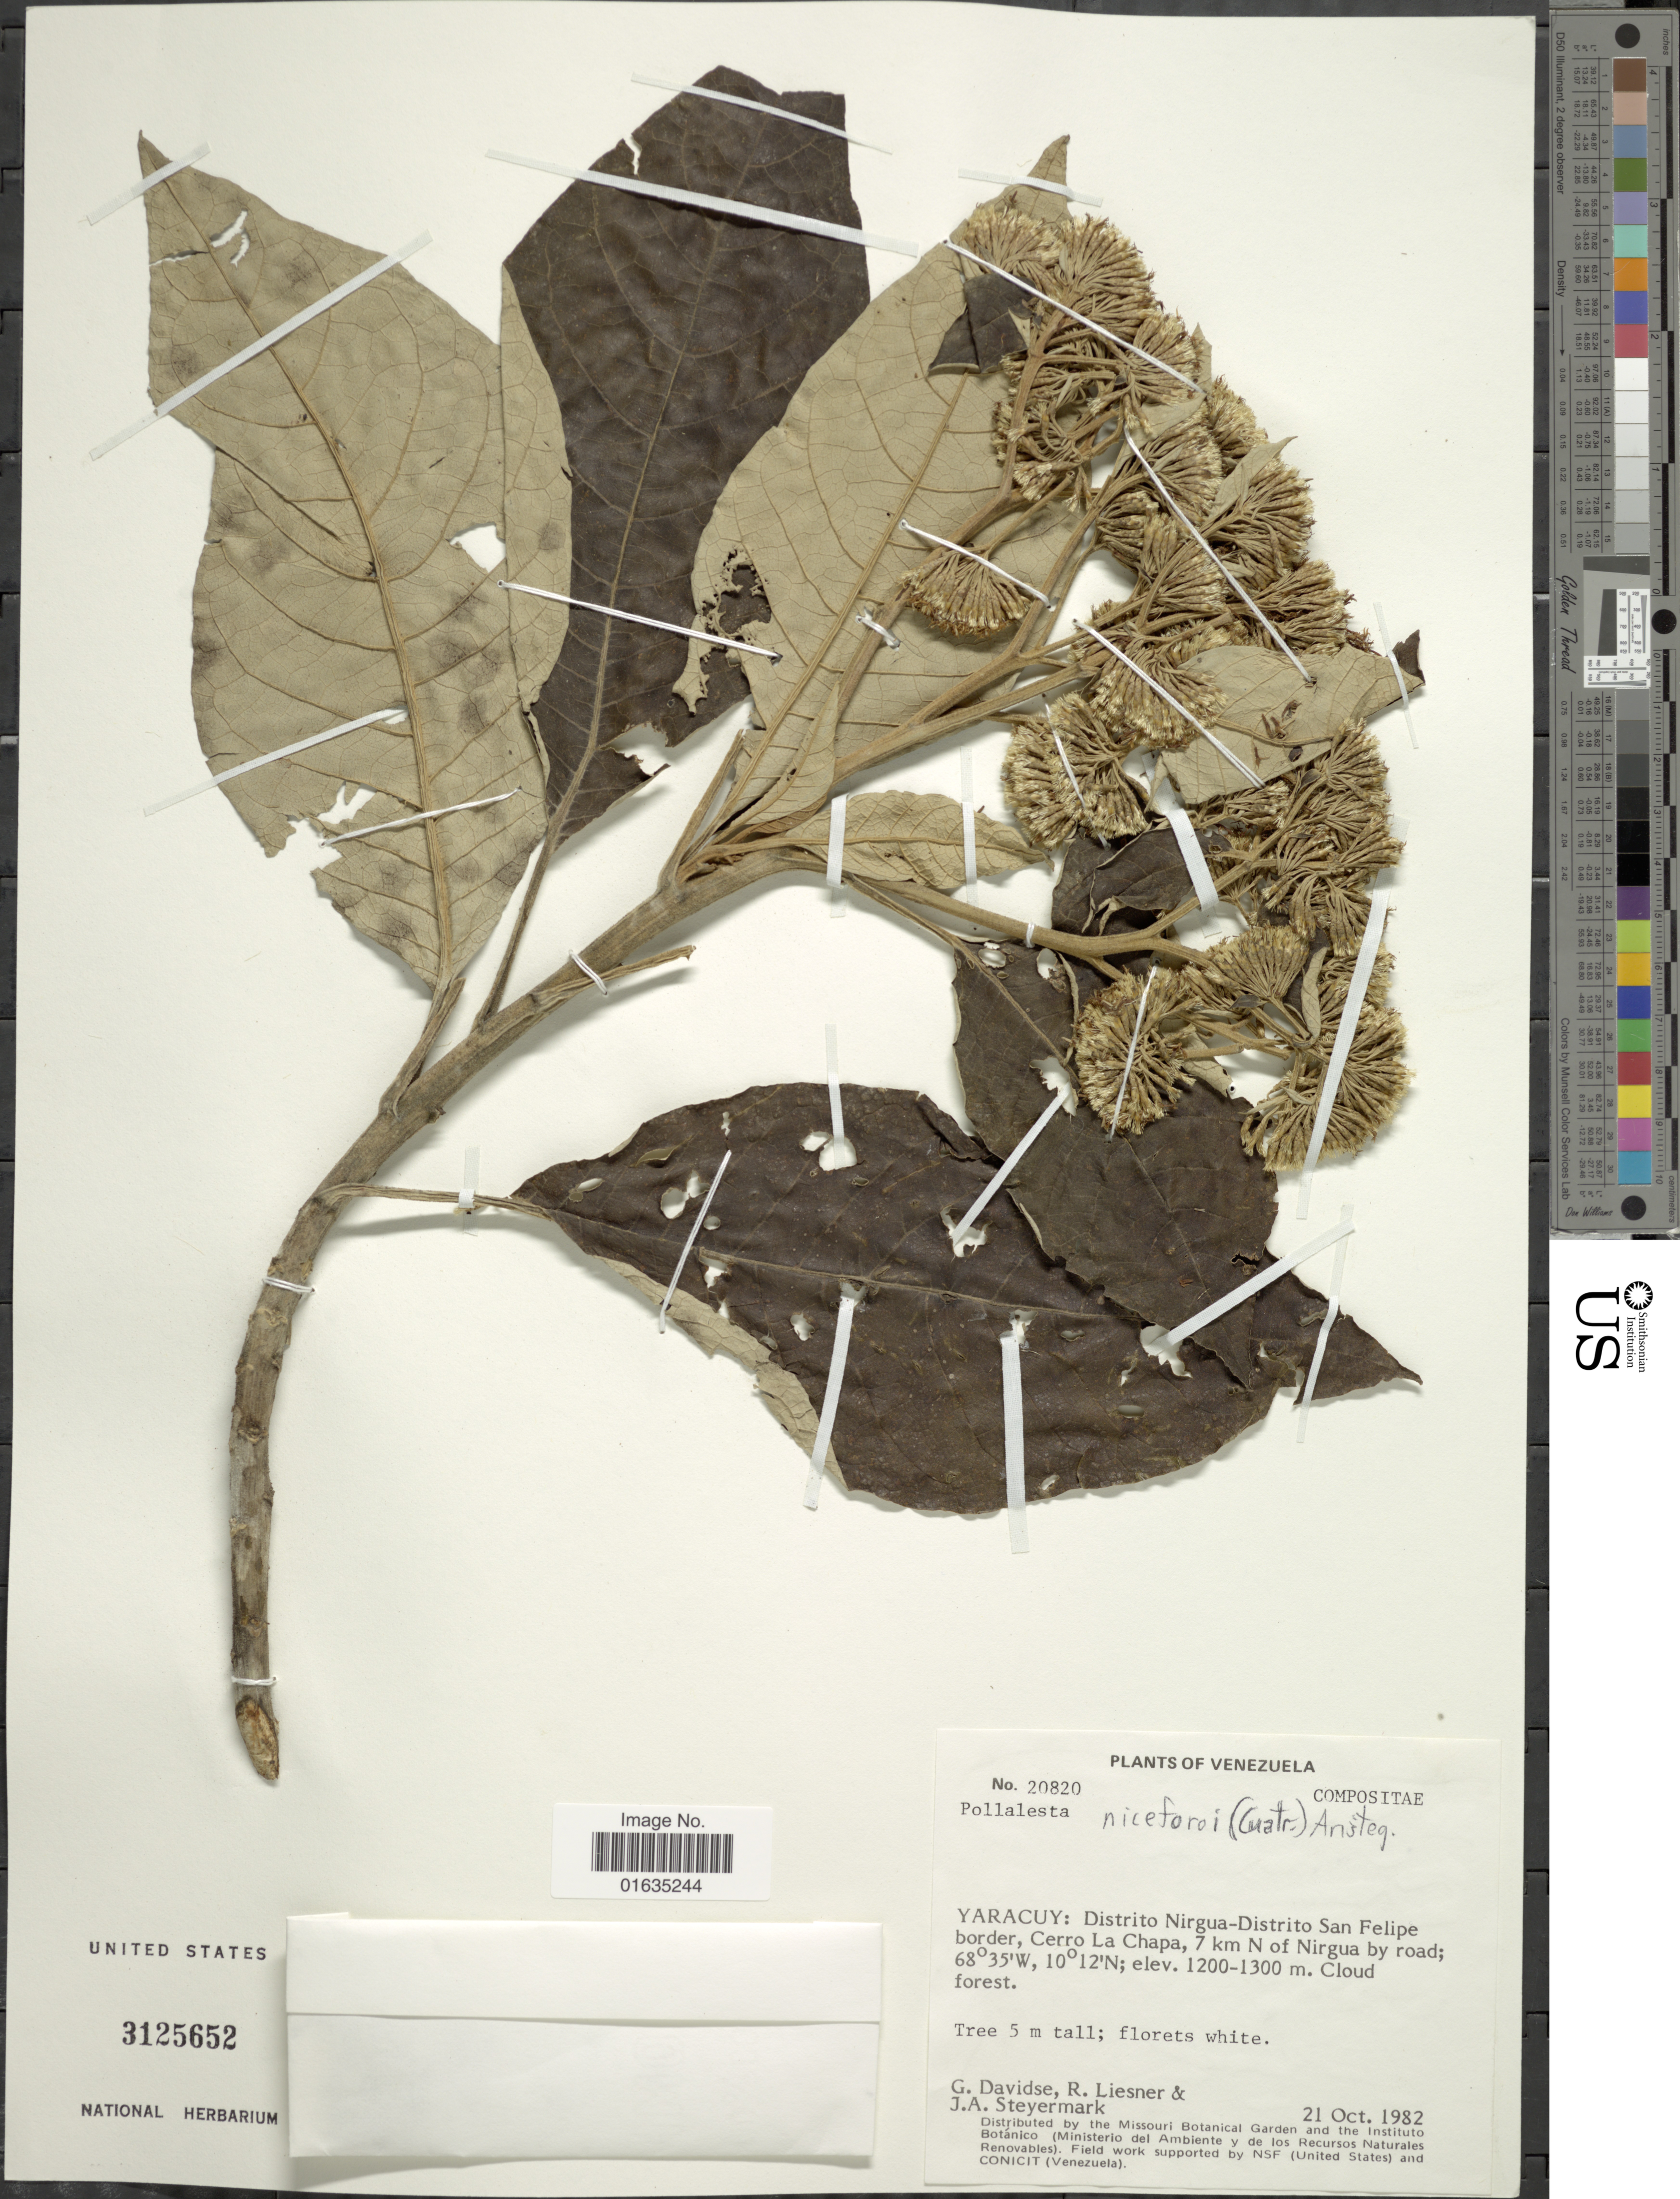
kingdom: Plantae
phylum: Tracheophyta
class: Magnoliopsida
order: Asterales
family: Asteraceae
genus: Piptocoma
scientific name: Piptocoma niceforoi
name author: (Cuatrec.) H. Rob.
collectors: G. Davidse, R. L. Liesner & J. Steyermark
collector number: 20820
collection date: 1982-10-21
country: Venezuela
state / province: Yaracuy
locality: Distrito Nirgua-Distrito San Felipe border, Cerro La Chapa, 7 km N of Nirgua by road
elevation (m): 1200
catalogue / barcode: US 3125652